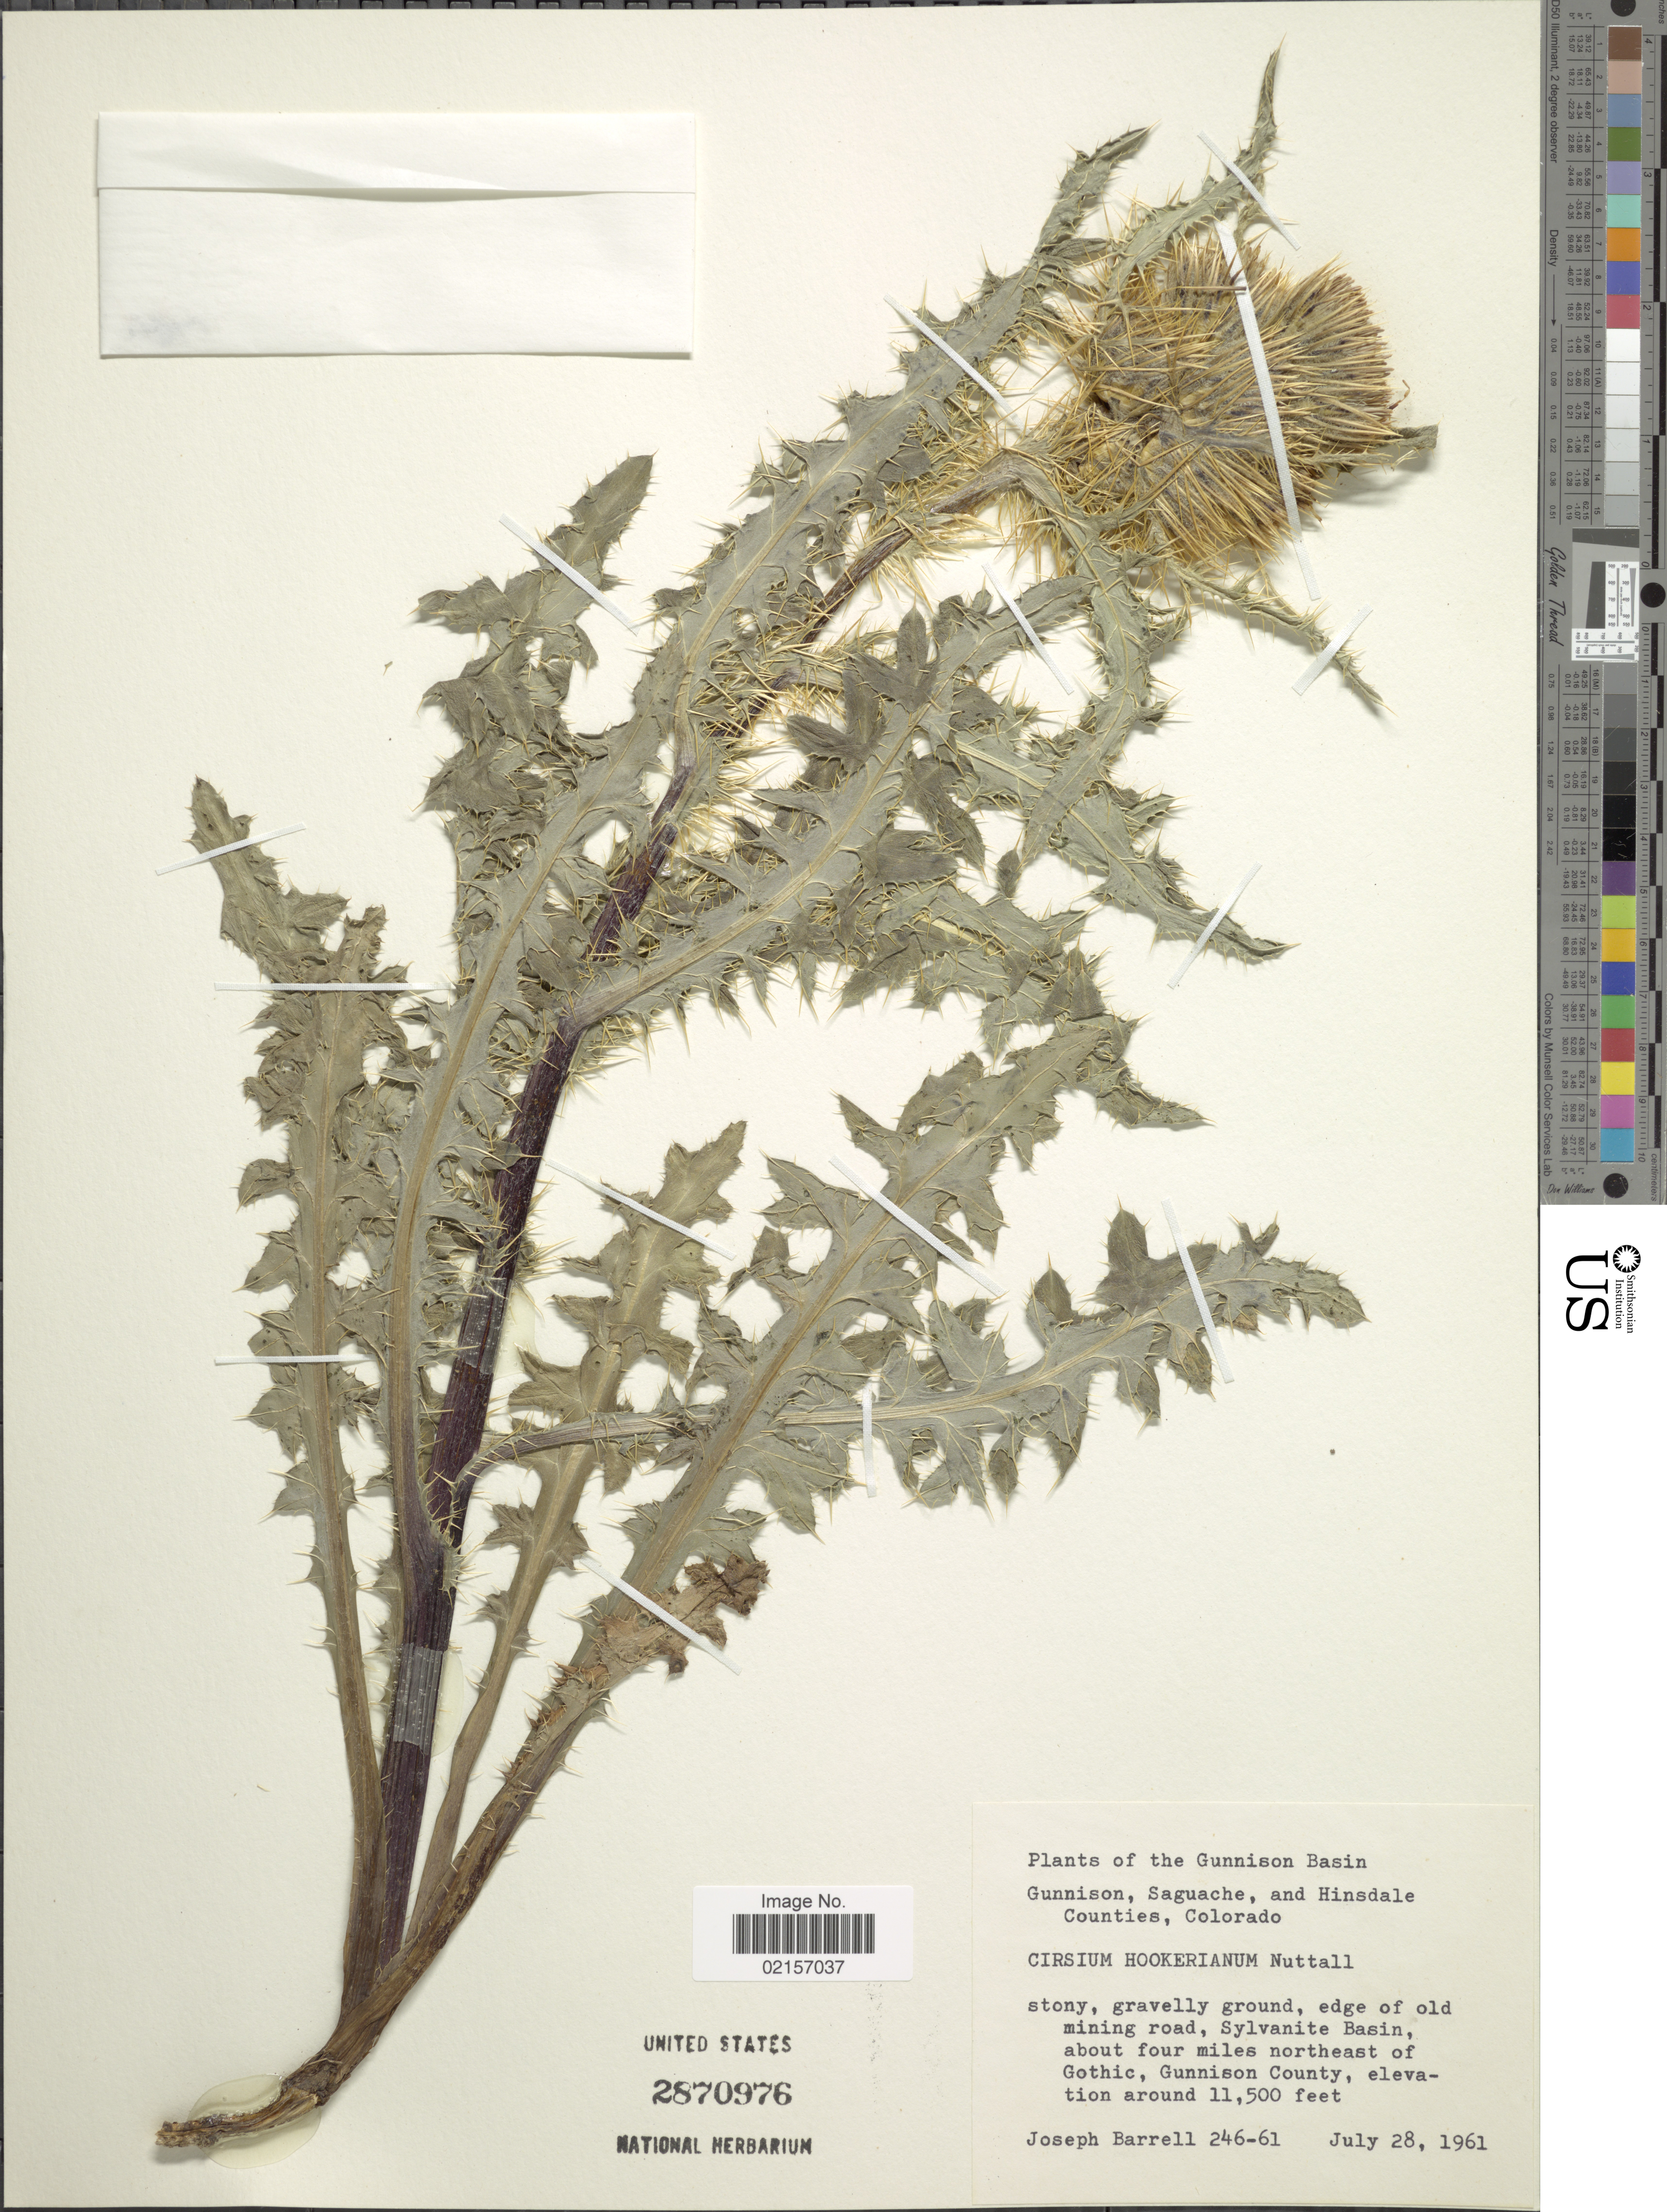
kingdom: Plantae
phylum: Tracheophyta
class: Magnoliopsida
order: Asterales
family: Asteraceae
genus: Cirsium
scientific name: Cirsium hookerianum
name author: Nutt.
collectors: J. Barrell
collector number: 246-61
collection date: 1961-07-28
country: United States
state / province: Colorado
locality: Gunnison Basin, Gunnison, Saguache, and Hinsdale Counties, edge of old mining road, Sylvanite Basin, about four miles northeast of Gothic, Gunnison County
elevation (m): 3505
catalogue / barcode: US 2870976